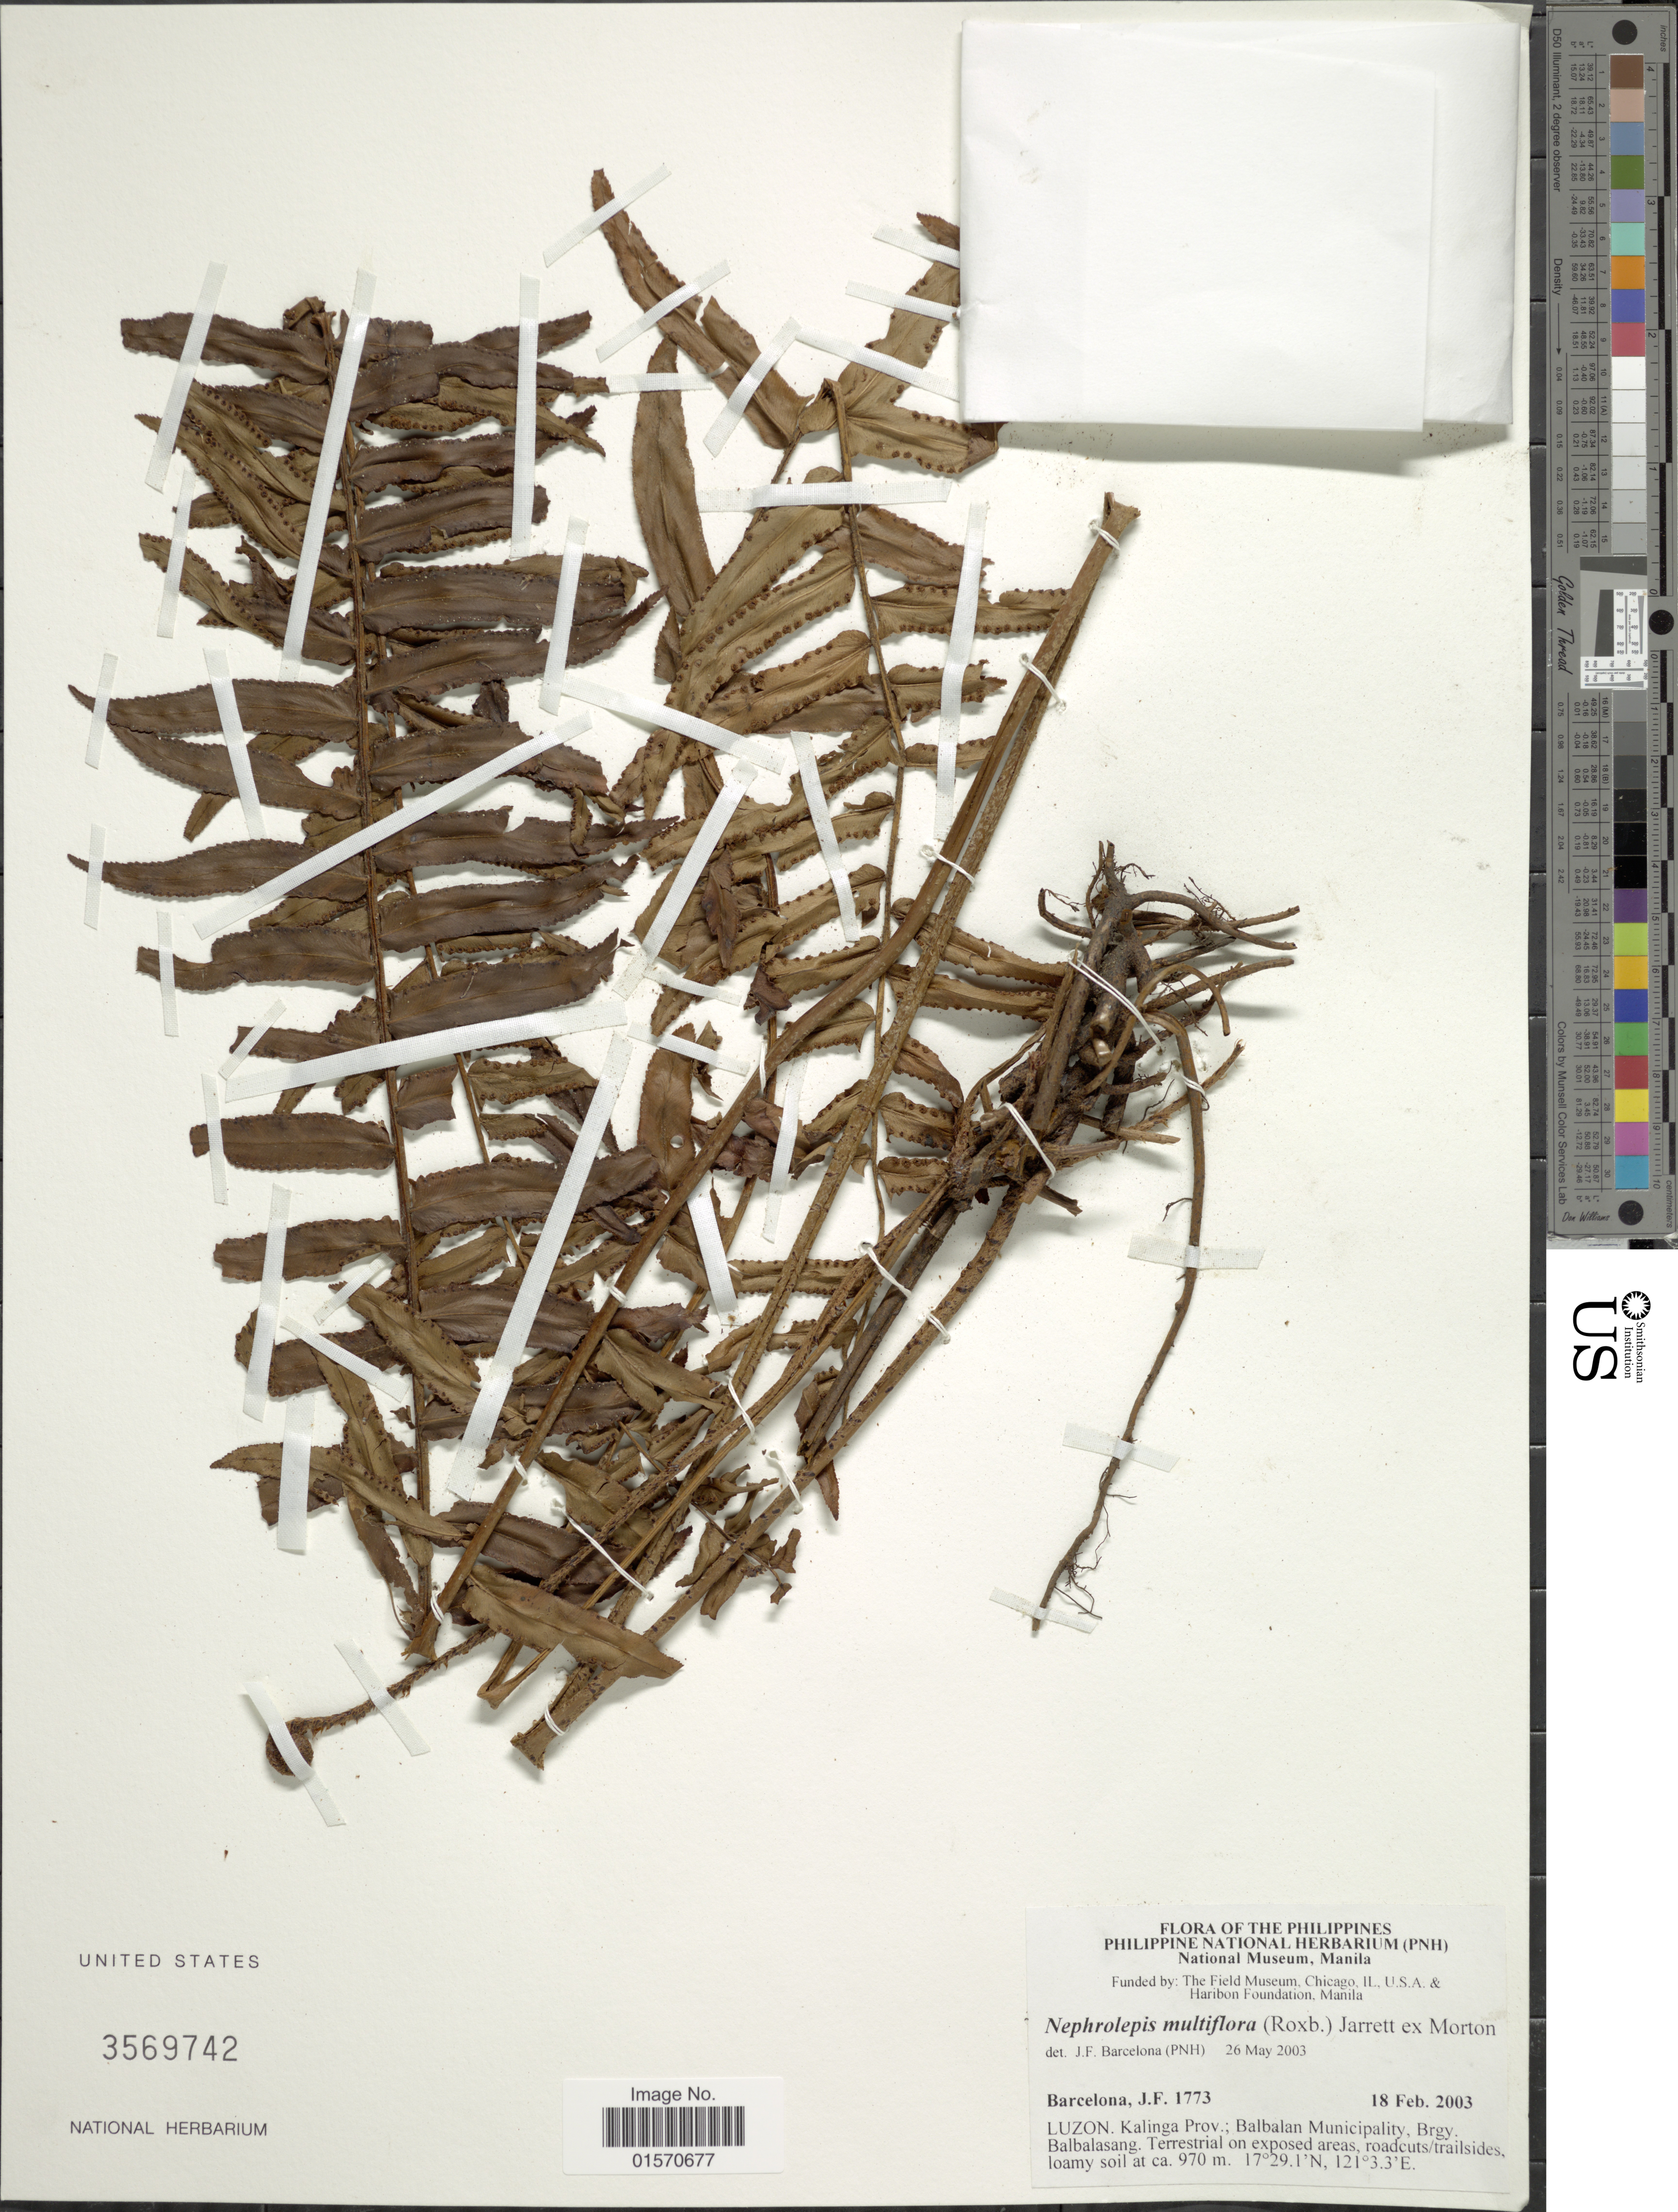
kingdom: Plantae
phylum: Tracheophyta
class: Polypodiopsida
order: Polypodiales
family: Nephrolepidaceae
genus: Nephrolepis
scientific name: Nephrolepis multiflora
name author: (Roxb.) F.M. Jarrett ex C.V. Morton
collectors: J. F. Barcelona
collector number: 1773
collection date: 2003-02-18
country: Philippines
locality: Luzon. Kalinga Prov.; Balbalan Municipality, Brgy. Balbalasang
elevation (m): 970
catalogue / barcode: US 3569742